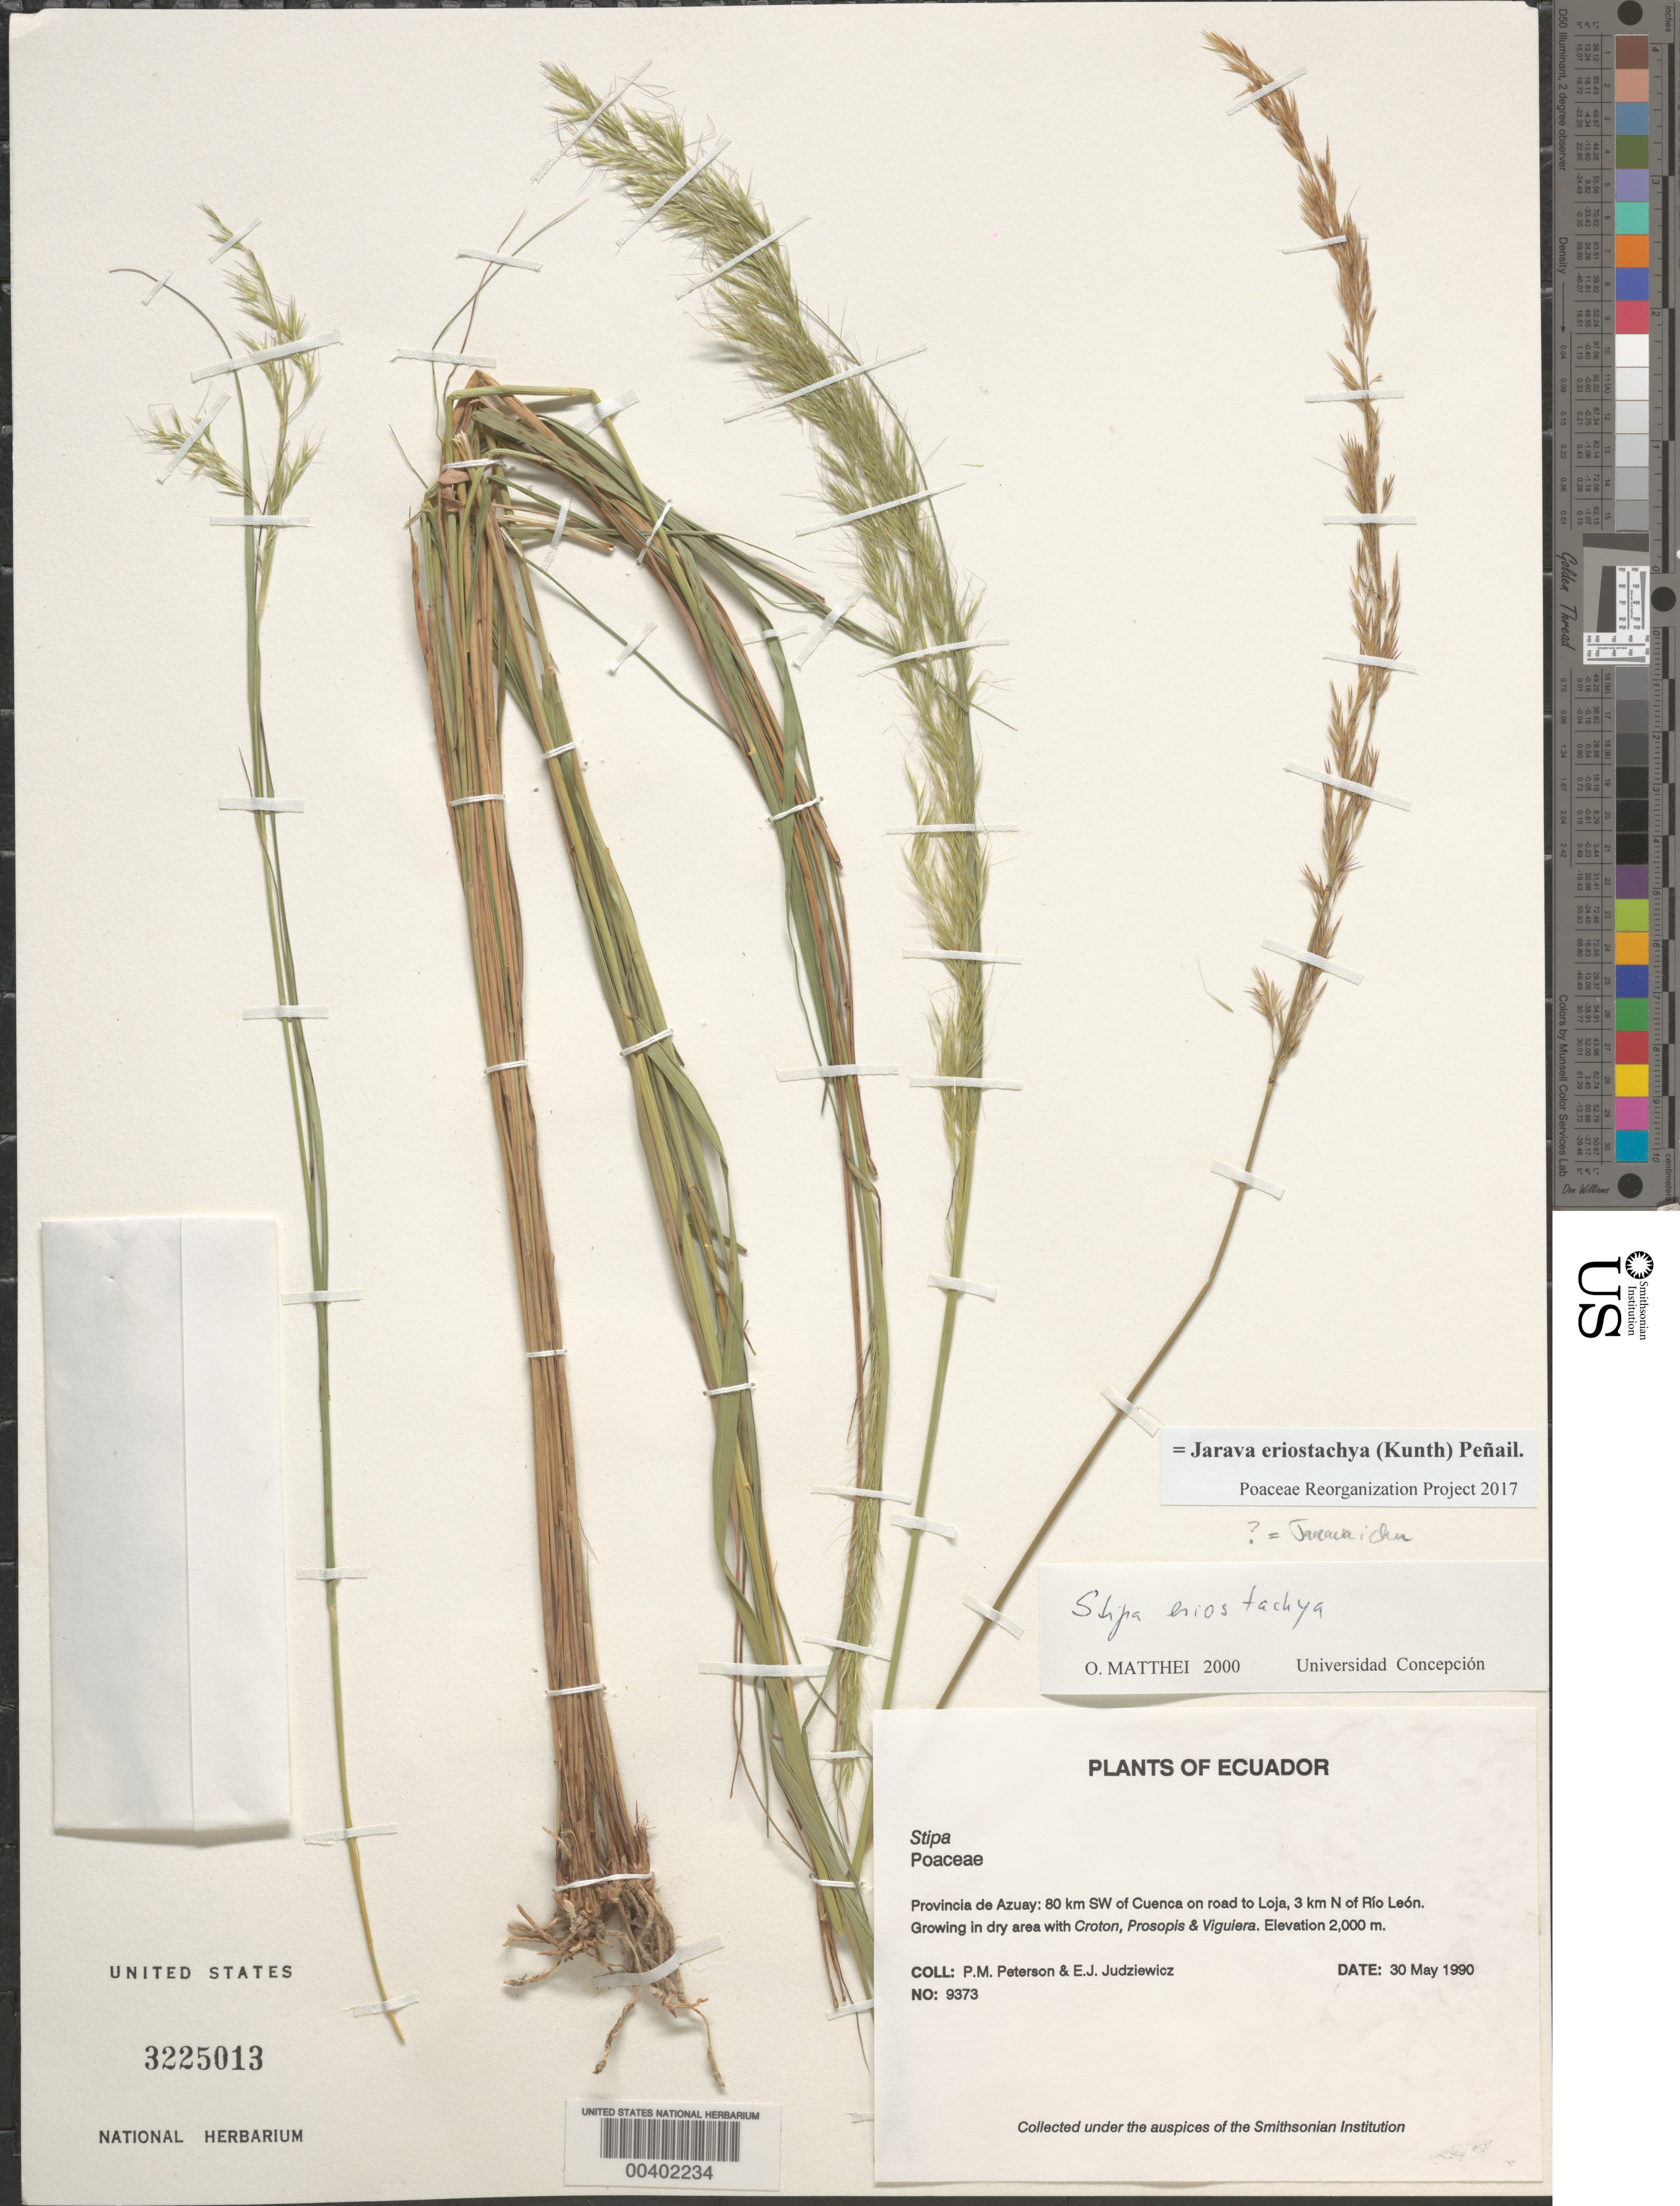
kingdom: Plantae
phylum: Tracheophyta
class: Liliopsida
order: Poales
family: Poaceae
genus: Jarava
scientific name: Jarava eriostachya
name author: (Kunth) Peñail.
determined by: Poaceae Reorganization Project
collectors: P. M. Peterson & E. J. Judziewicz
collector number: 09373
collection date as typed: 30 May 1990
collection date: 1990-05-30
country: Ecuador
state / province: Azuay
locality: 80 km SW ofCuenca on road to Loja, 3 km N of Río León.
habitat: Growing in dry area with Croton, Prosopis & Viguiera.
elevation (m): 2000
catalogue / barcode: US 3225013